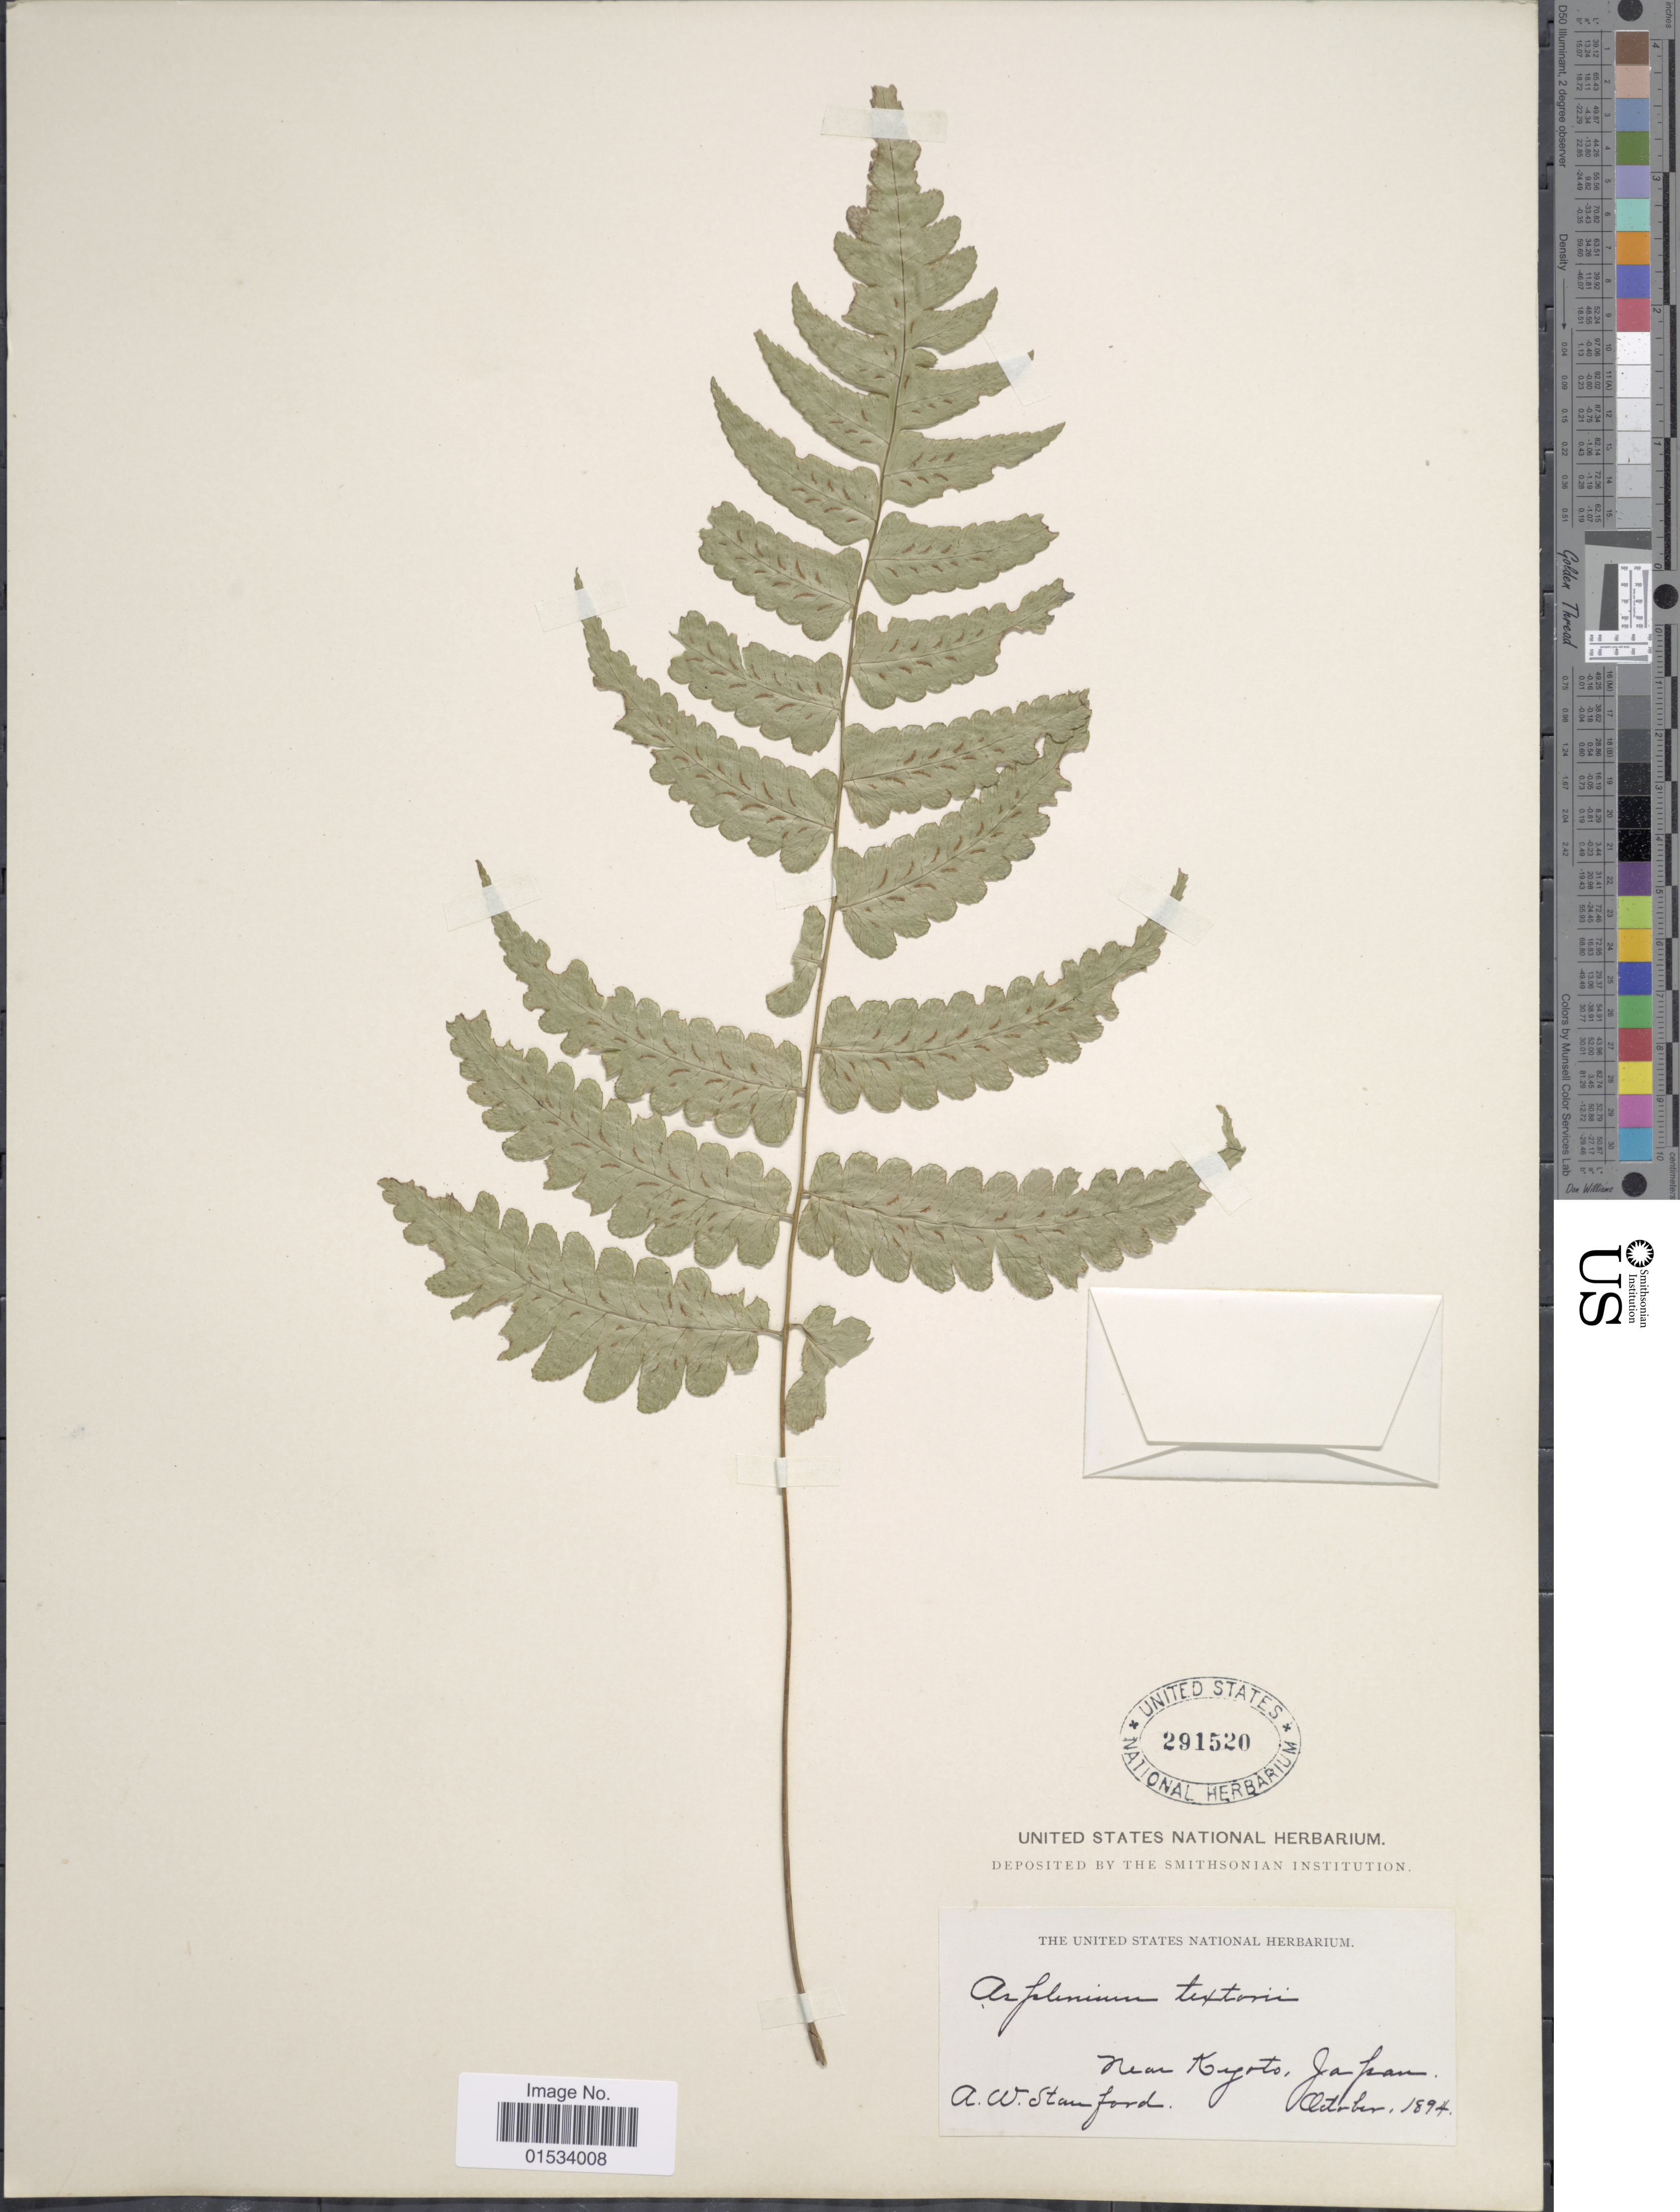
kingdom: Plantae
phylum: Tracheophyta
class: Polypodiopsida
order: Polypodiales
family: Athyriaceae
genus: Diplazium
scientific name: Diplazium mettenianum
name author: (Miq.) C. Chr.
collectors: A. Stanford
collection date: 1894-10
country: Japan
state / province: Kyoto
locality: Near Kyoto.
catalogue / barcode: US 291520